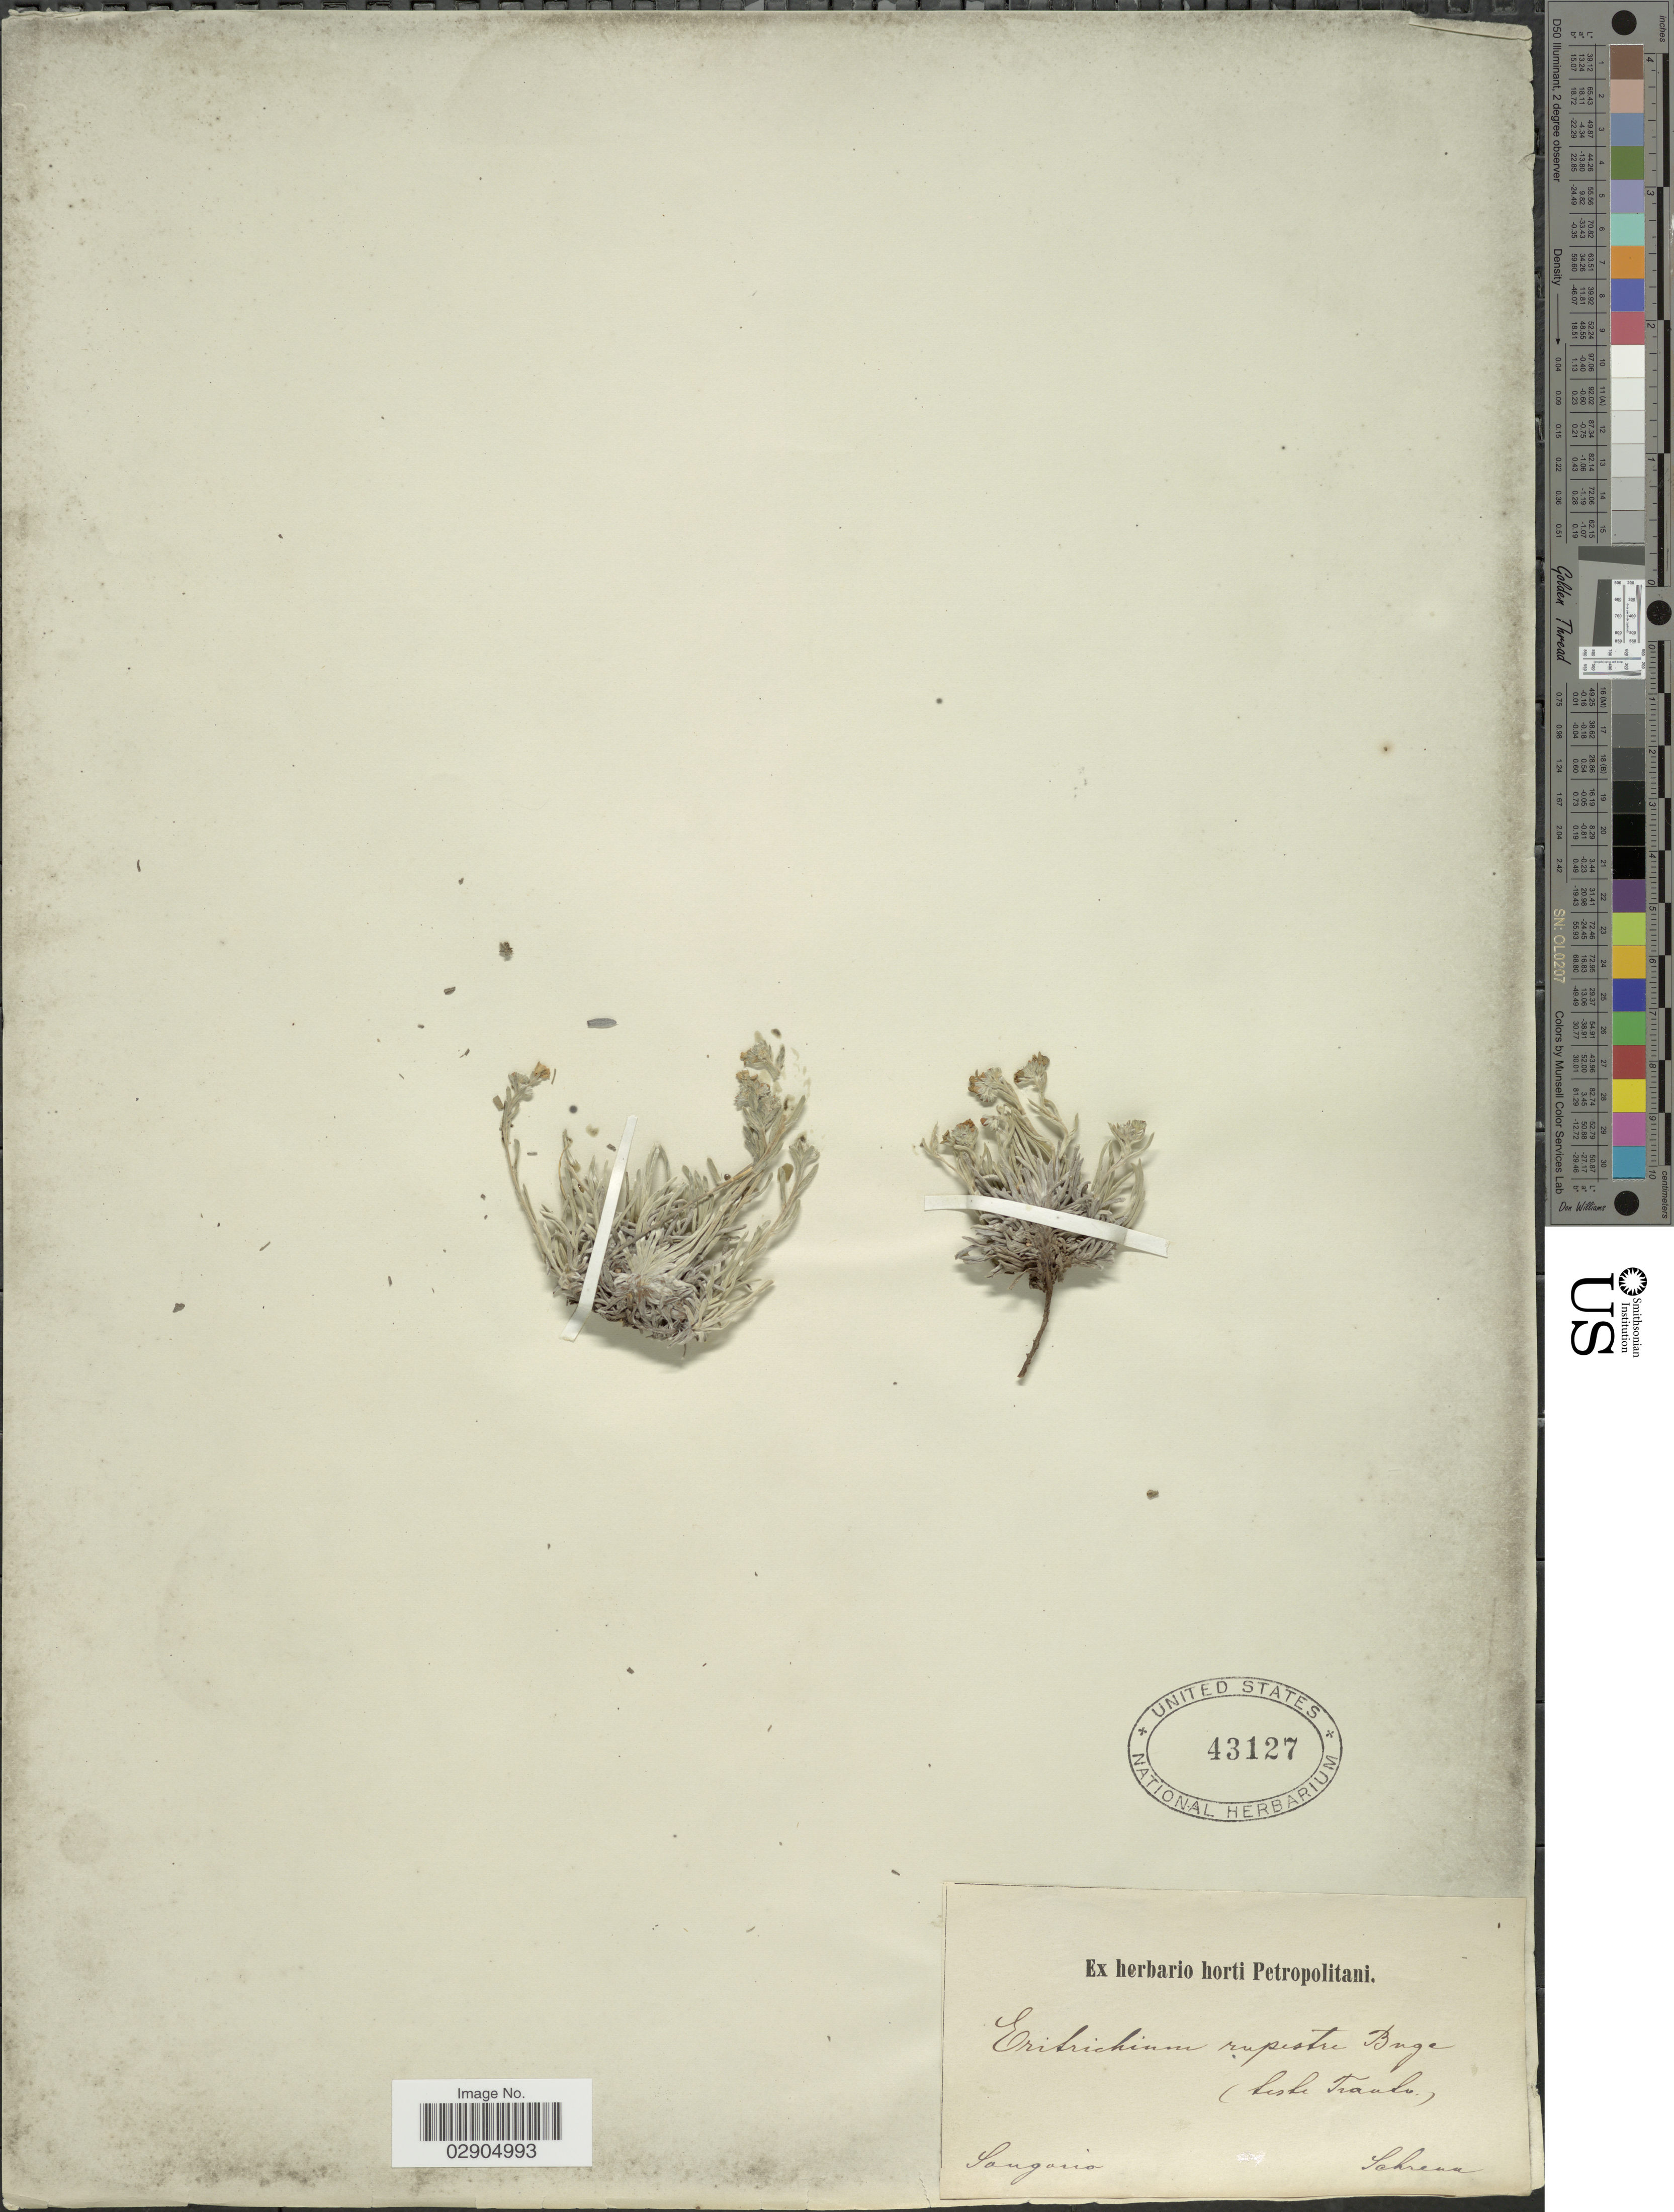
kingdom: Plantae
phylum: Tracheophyta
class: Magnoliopsida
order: Boraginales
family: Boraginaceae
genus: Eritrichium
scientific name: Eritrichium rupestre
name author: (Pall. ex Georgi) Bunge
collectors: A.G. Schrenk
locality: Sangaria.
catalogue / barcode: US 43127